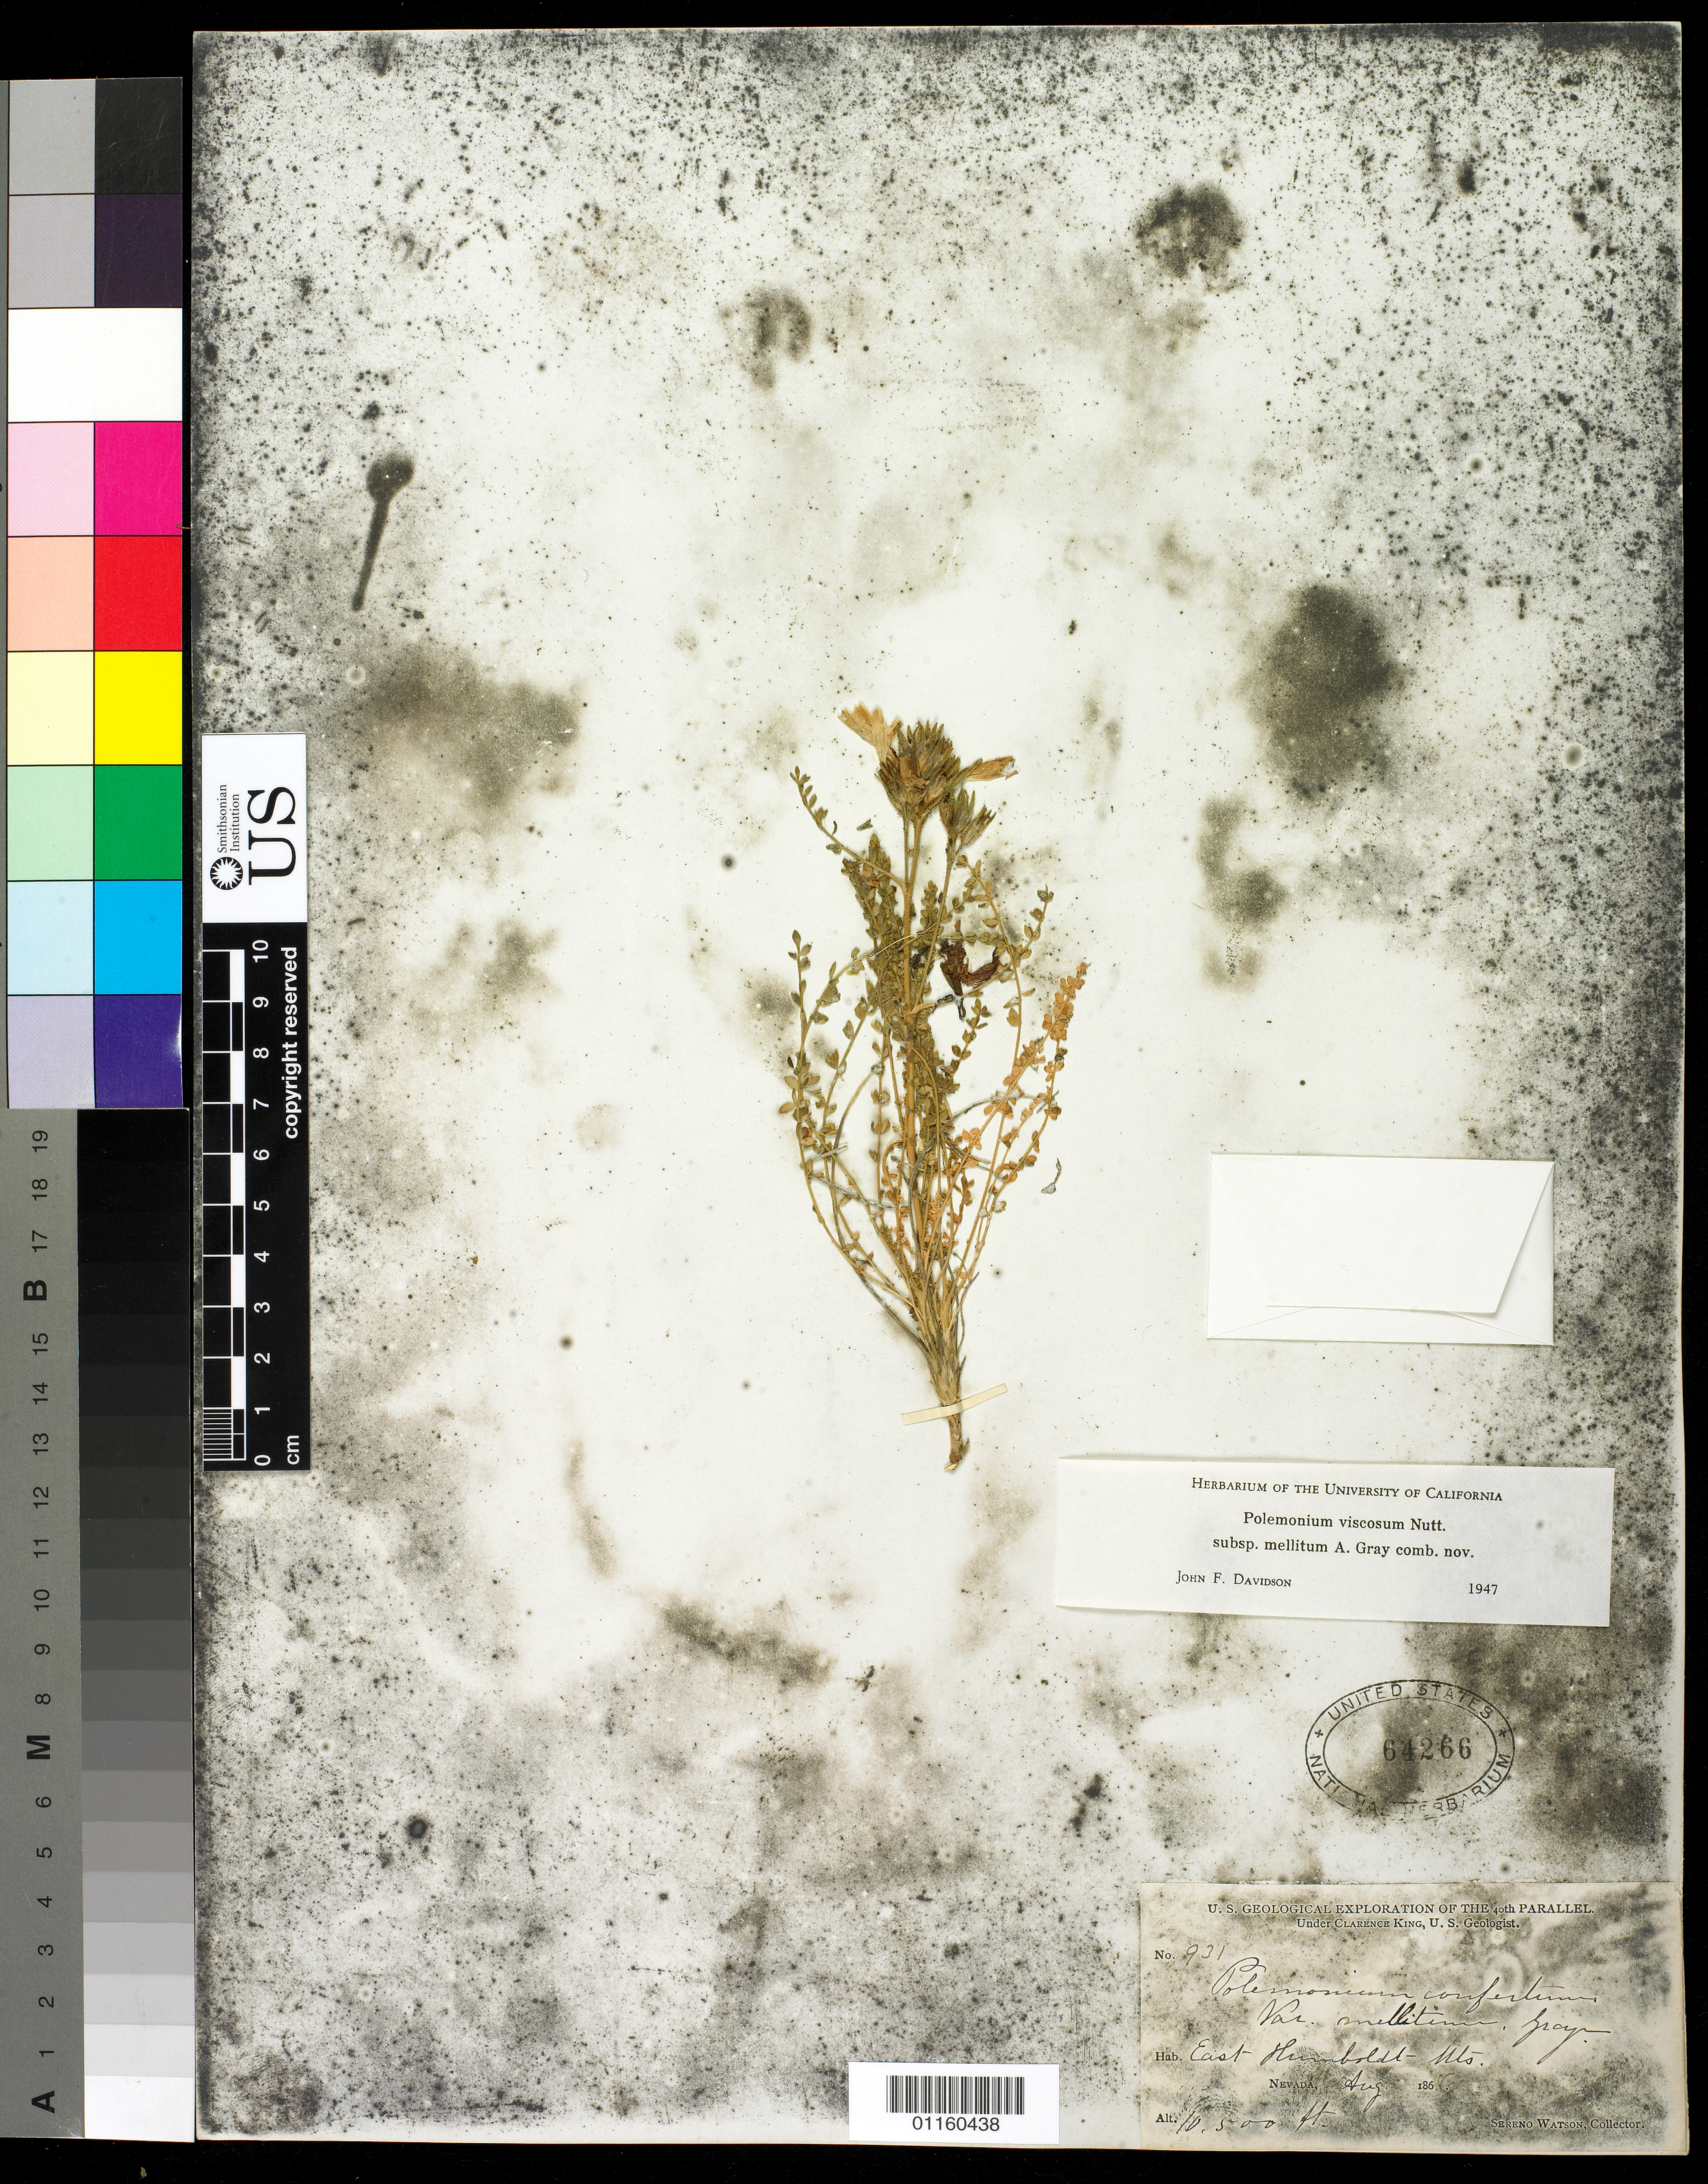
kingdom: Plantae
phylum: Tracheophyta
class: Magnoliopsida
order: Ericales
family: Polemoniaceae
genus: Polemonium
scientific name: Polemonium viscosum subsp. mellitum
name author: (A. Gray) J.F. Davidson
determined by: Davidson, J. F.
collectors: S. Watson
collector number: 931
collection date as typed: Aug 1868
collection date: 1868-08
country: United States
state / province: Nevada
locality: East Humboldt Mts.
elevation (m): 3200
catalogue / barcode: US 64266